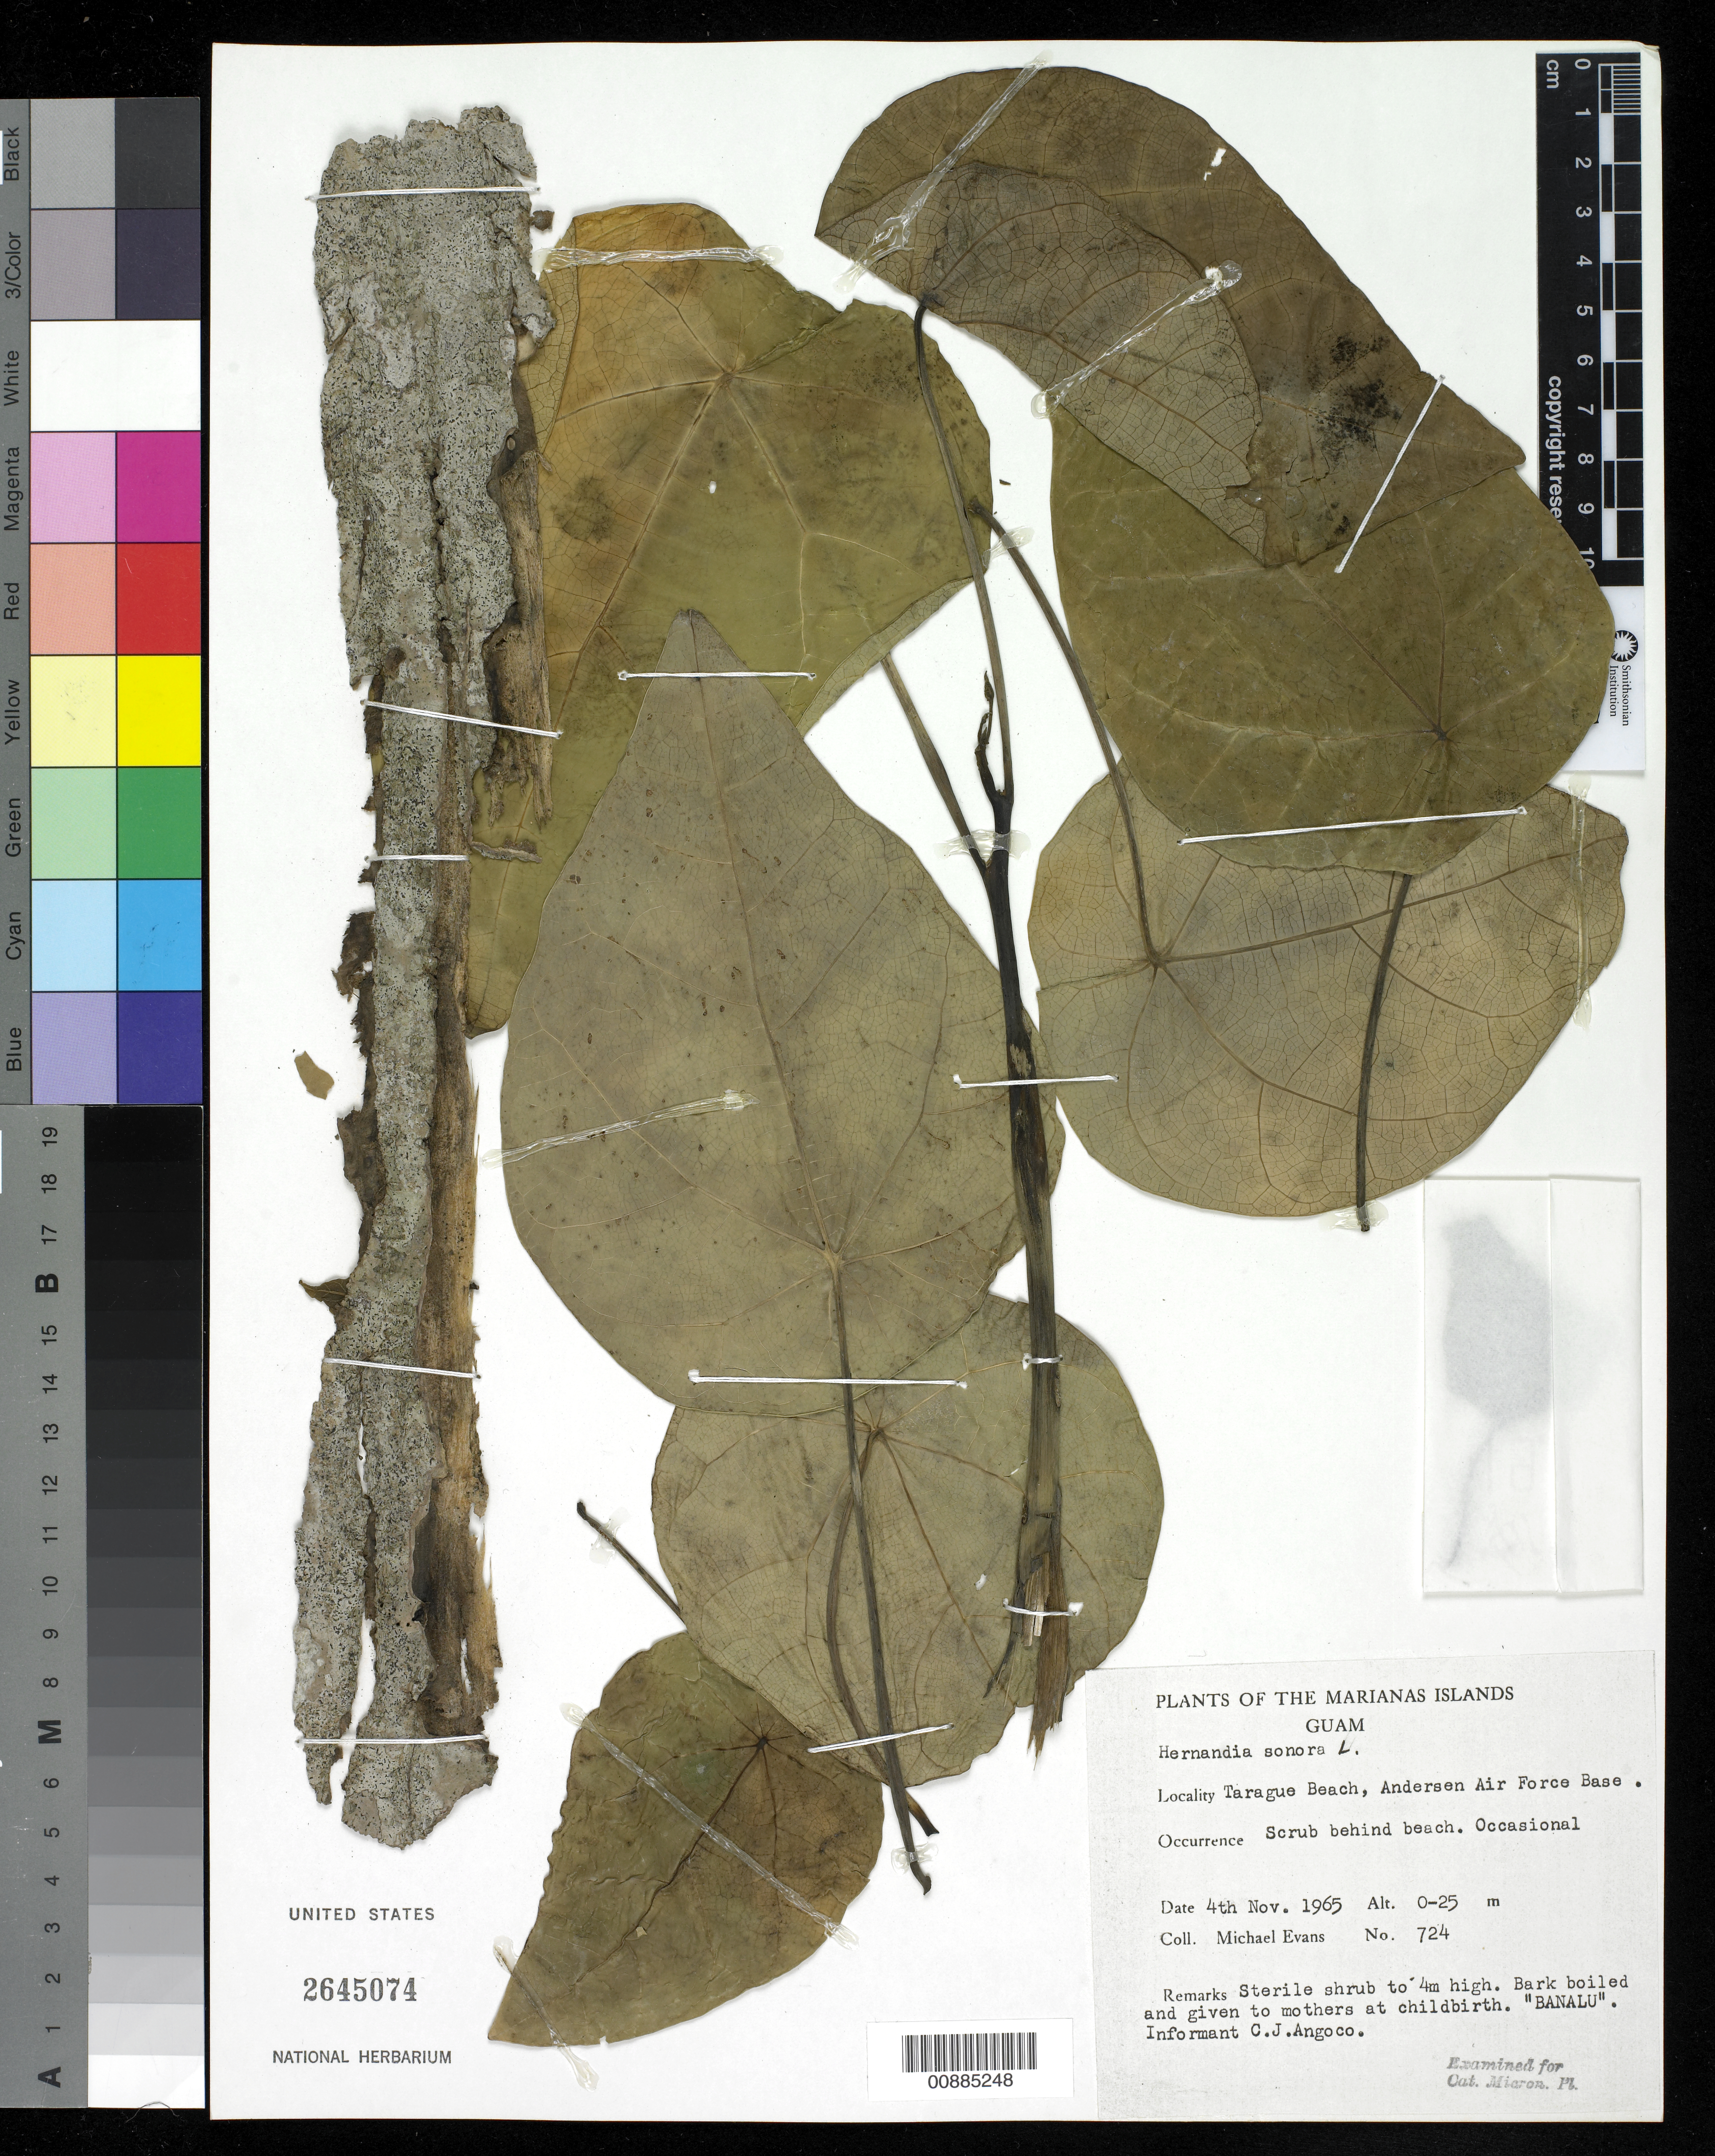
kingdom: Plantae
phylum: Tracheophyta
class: Magnoliopsida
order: Laurales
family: Hernandiaceae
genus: Hernandia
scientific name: Hernandia nymphaeifolia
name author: (C. Presl) Kubitzki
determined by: Strong, M. T., (US), Smithsonian Institution - National Museum of Natural History (UNITED STATES)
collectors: M. Evans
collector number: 724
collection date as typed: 04 Nov 1965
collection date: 1965-11-04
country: Guam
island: Guam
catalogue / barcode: US 2645074